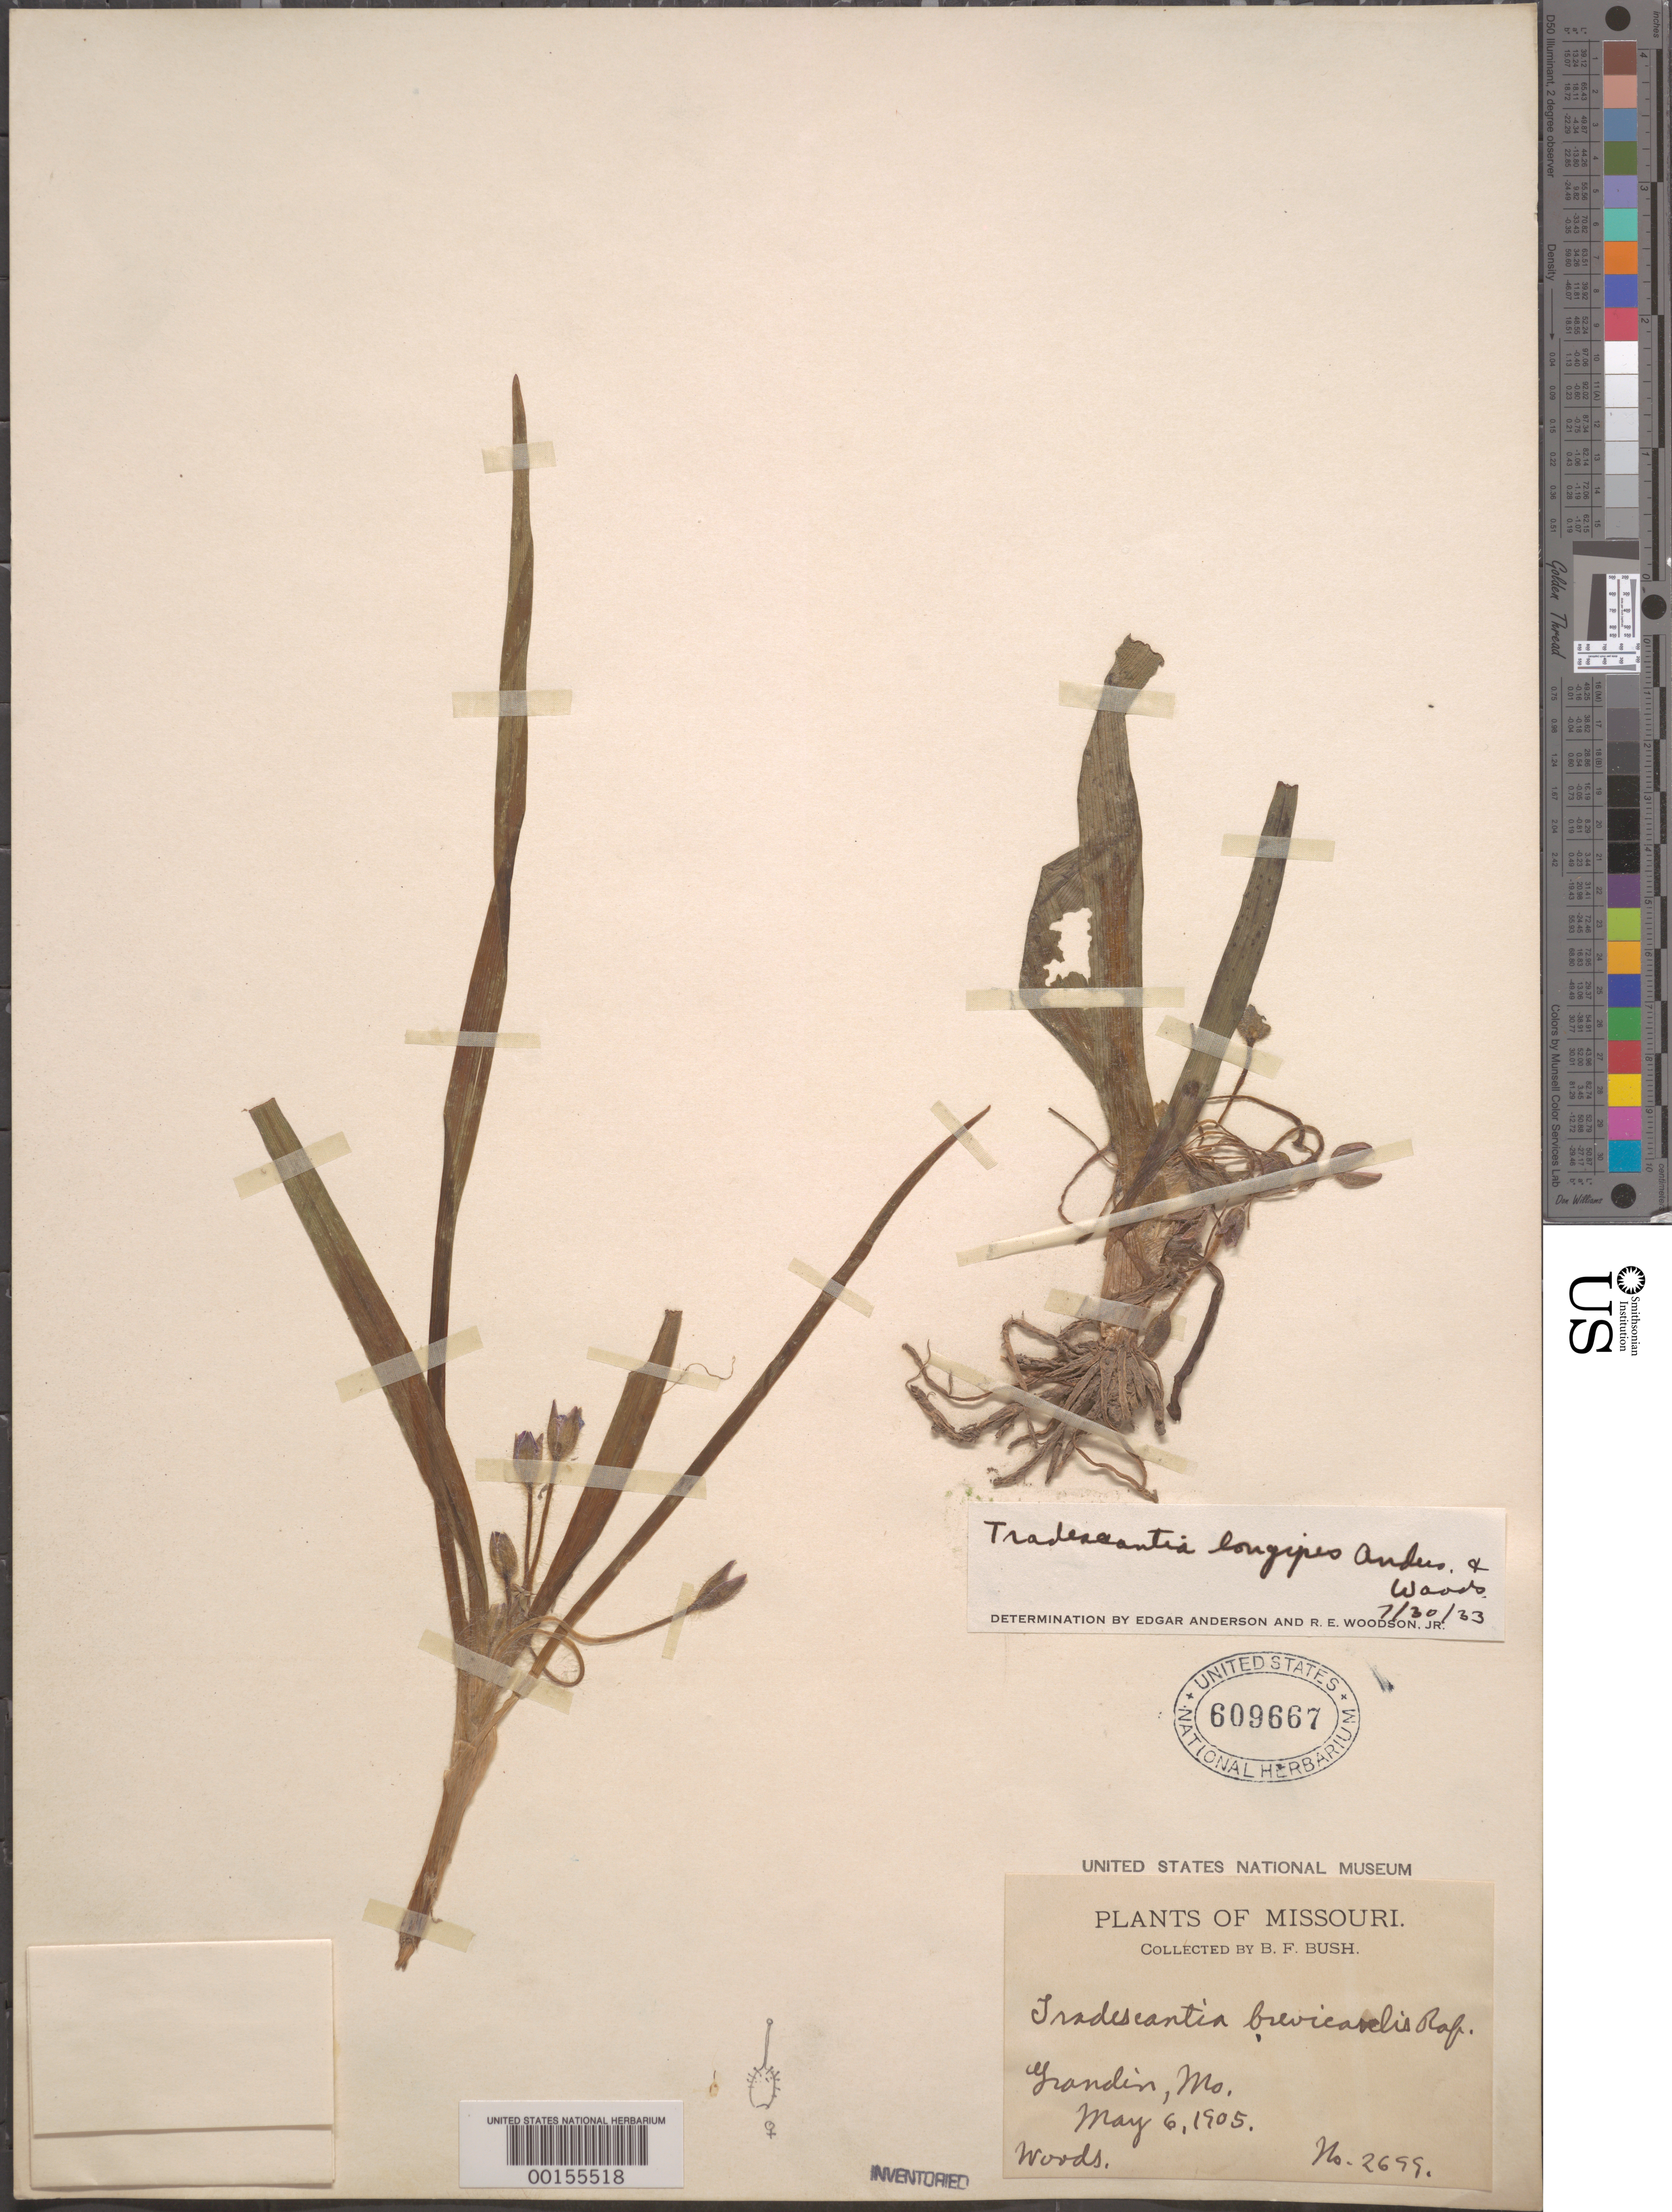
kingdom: Plantae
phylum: Tracheophyta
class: Liliopsida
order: Commelinales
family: Commelinaceae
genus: Tradescantia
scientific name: Tradescantia longipes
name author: E.S. Anderson & Woodson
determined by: Anderson, E. S.; Woodson, R. E.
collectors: B. F. Bush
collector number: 2699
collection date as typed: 06 May 1905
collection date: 1905-05-06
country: United States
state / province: Missouri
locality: Franklin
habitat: Woods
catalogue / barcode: US 609667